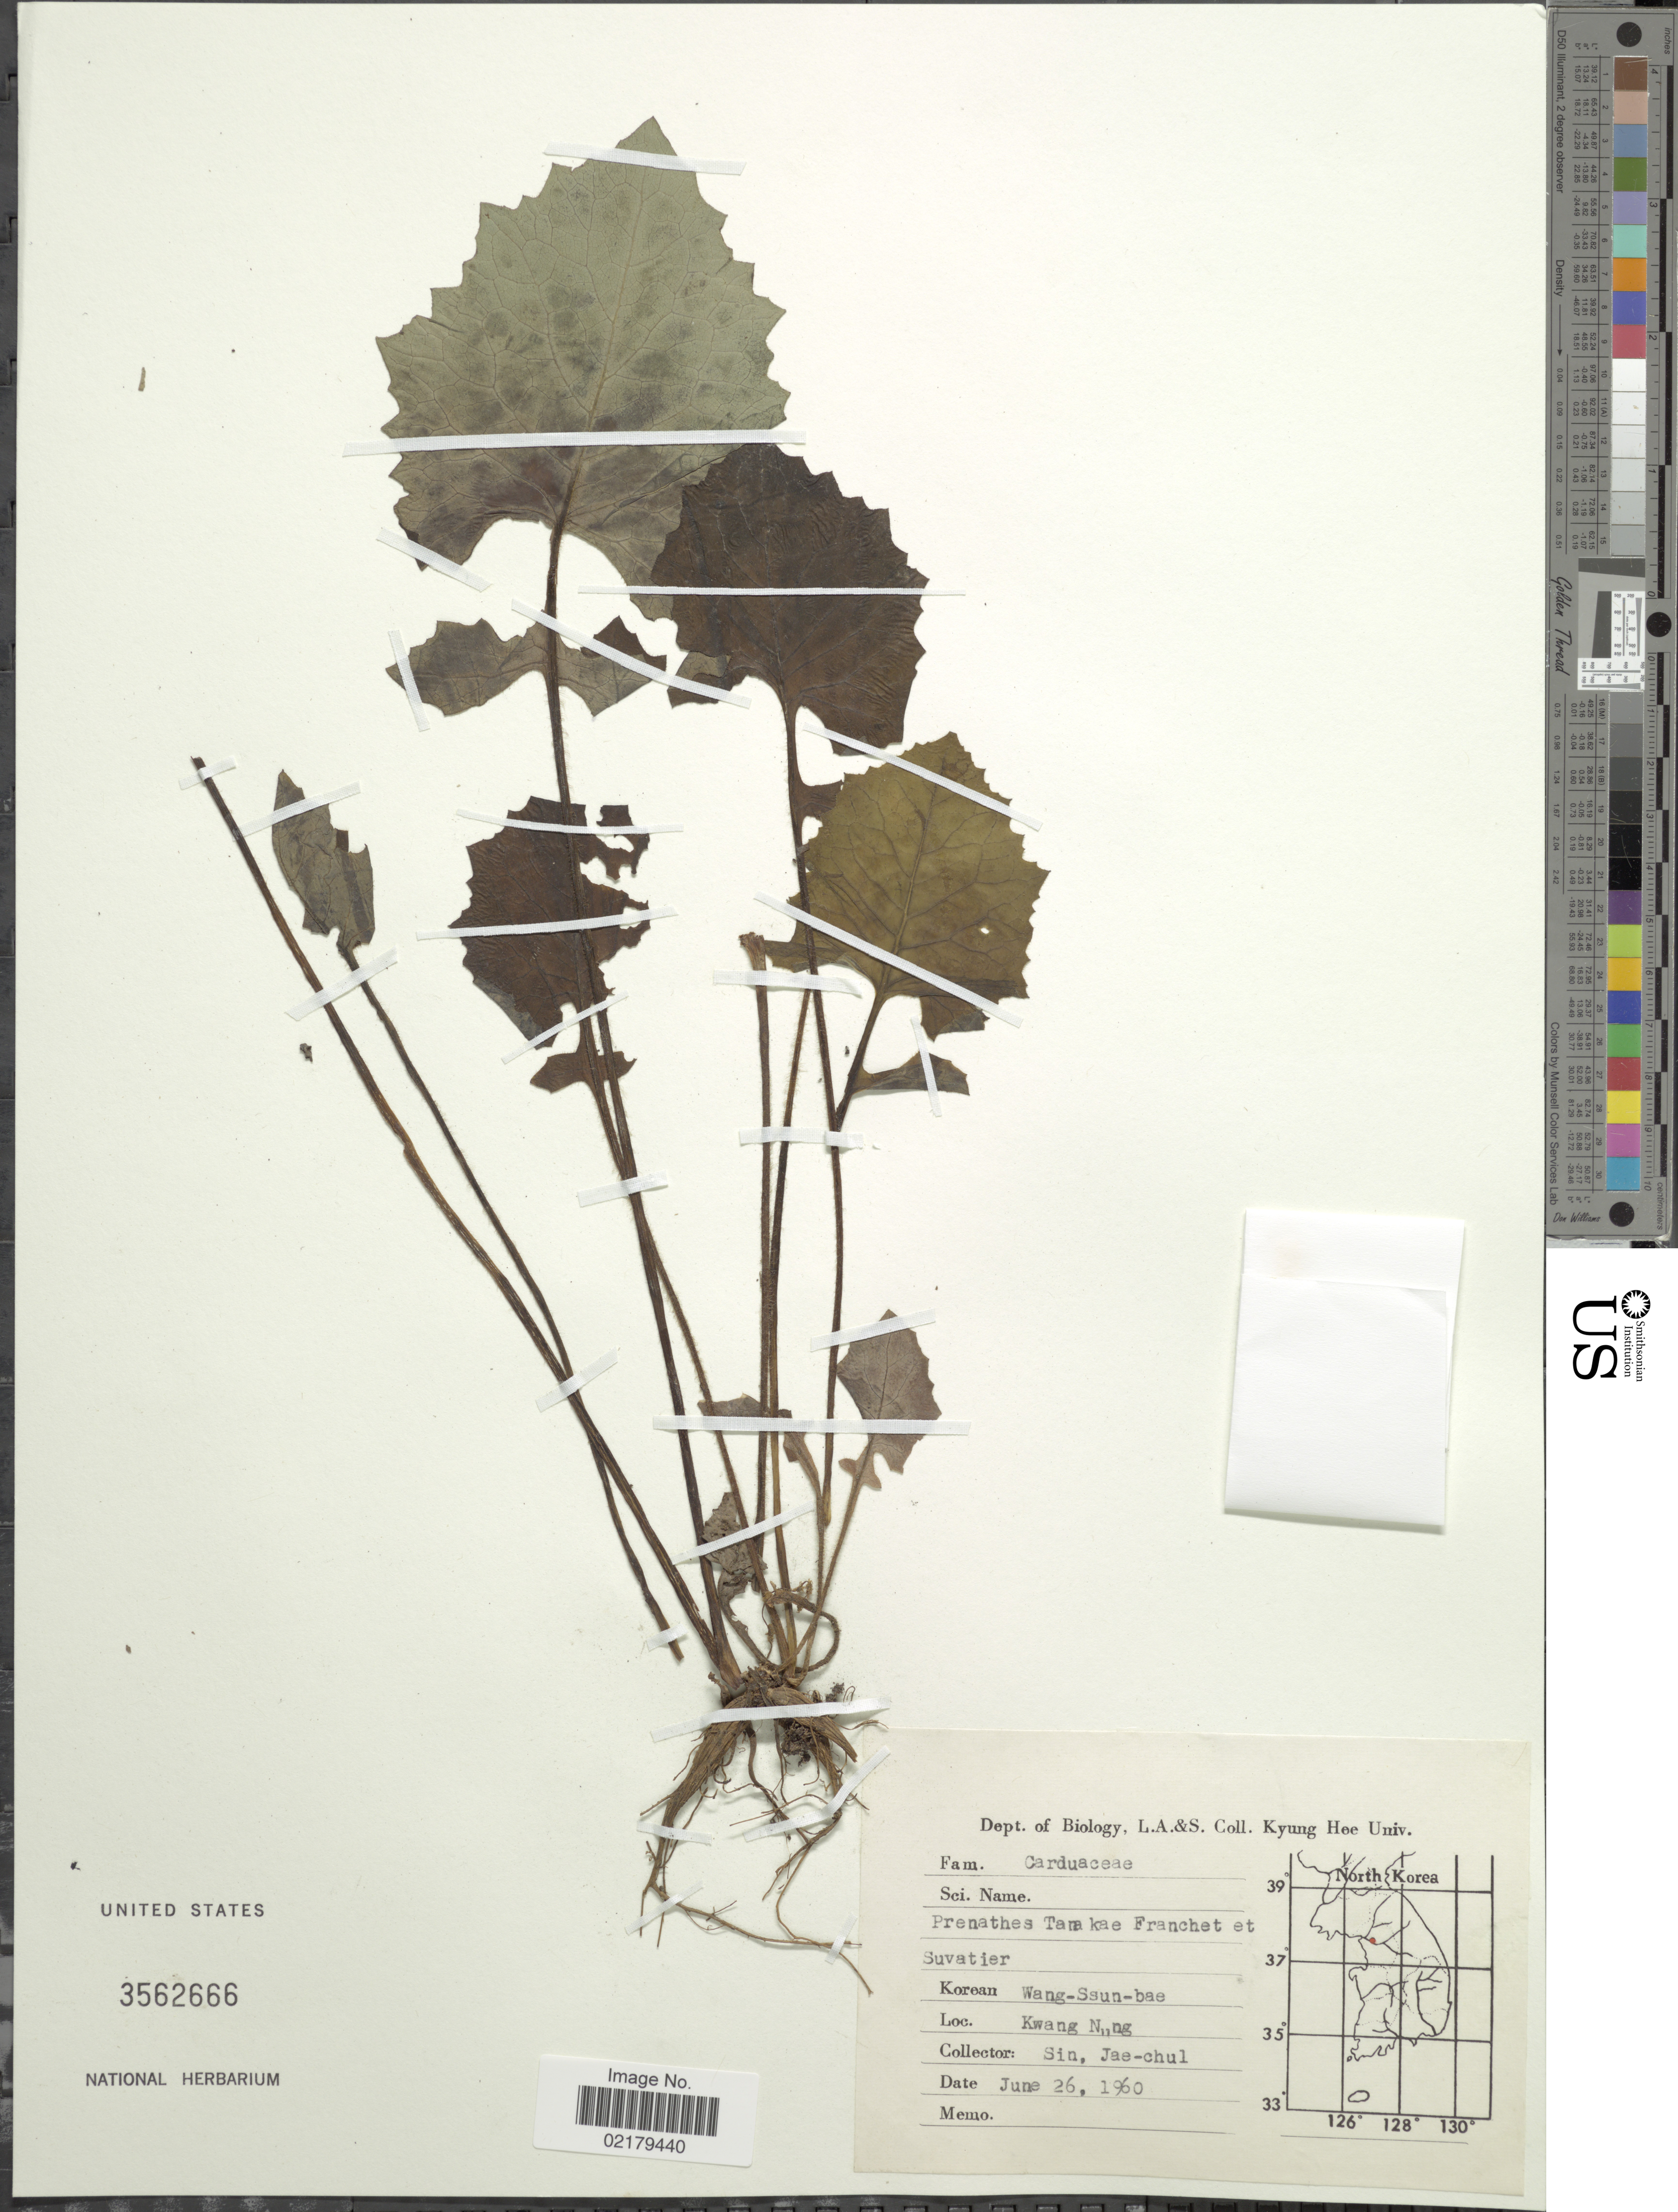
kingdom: Plantae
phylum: Tracheophyta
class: Magnoliopsida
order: Asterales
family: Asteraceae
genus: Prenanthes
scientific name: Prenanthes tanakae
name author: (Koidz.) Koidz.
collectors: J. Sin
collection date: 1960-06-26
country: South Korea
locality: Kwang Nung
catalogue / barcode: US 3562666